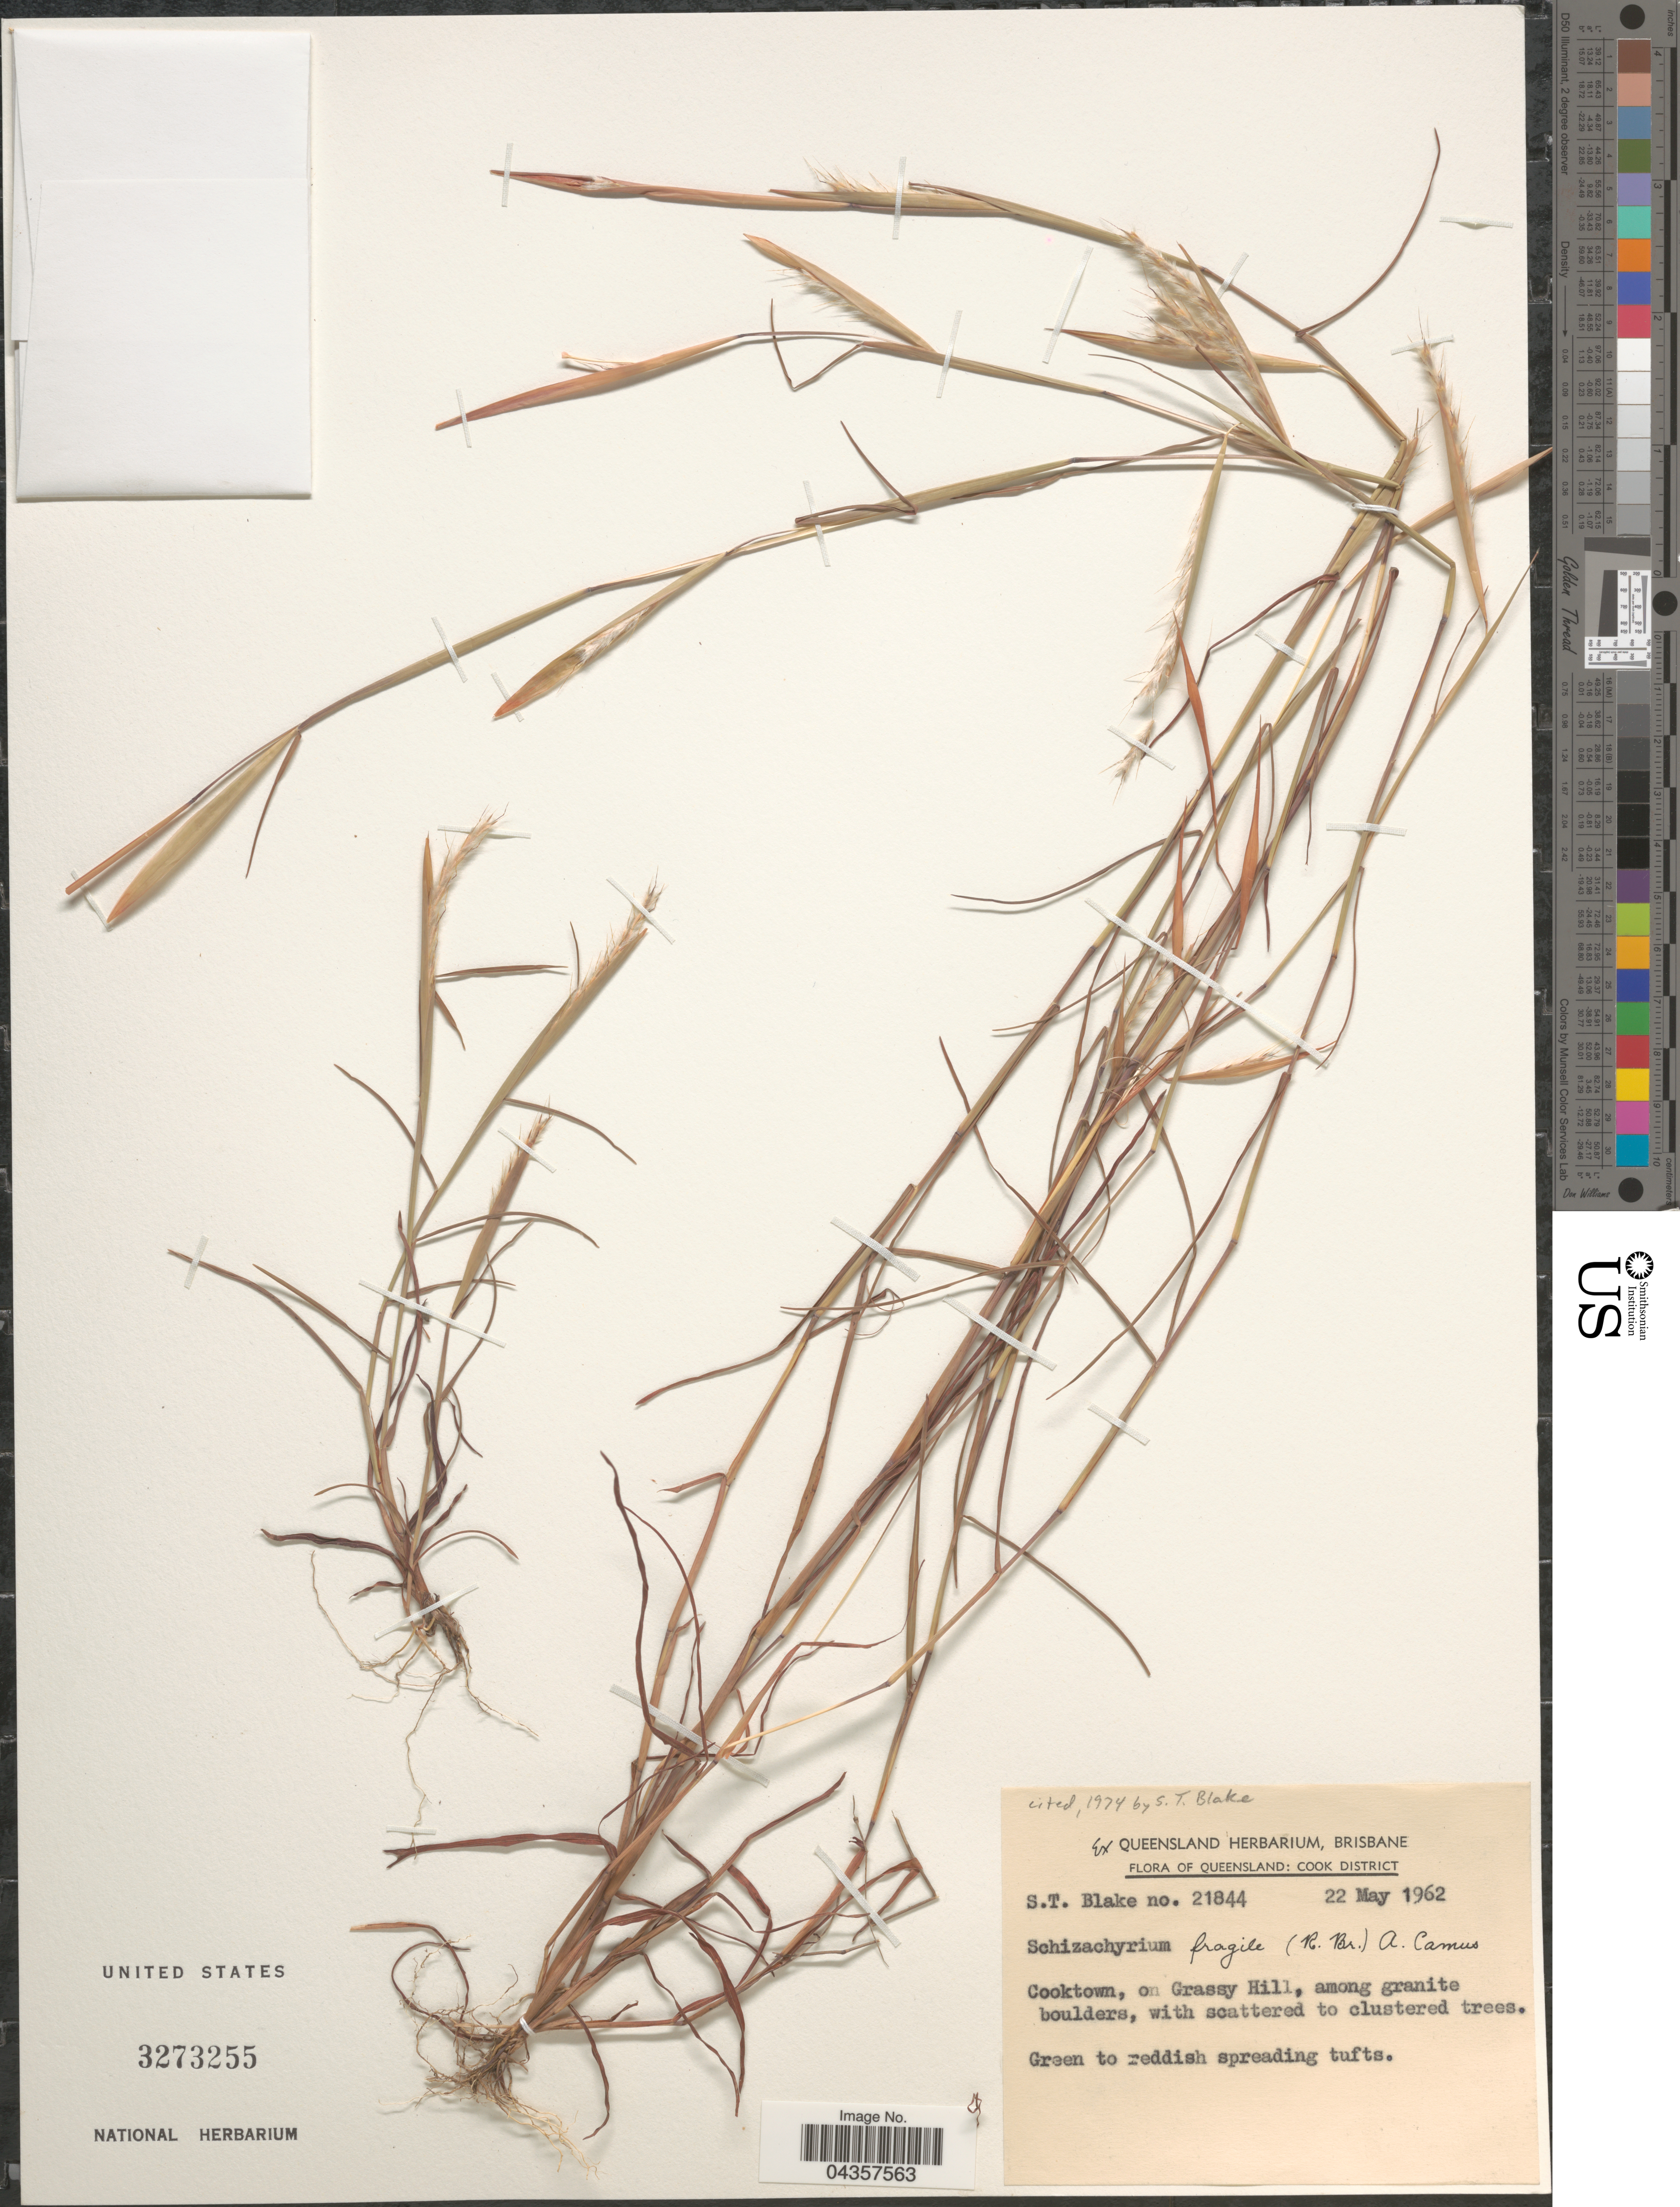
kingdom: Plantae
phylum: Tracheophyta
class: Liliopsida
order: Poales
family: Poaceae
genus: Schizachyrium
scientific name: Schizachyrium fragile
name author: (R. Br.) A. Camus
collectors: S. T. Blake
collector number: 21844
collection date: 1962-05-22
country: Australia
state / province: Queensland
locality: Cook District. Cooktown, on Grassy Hill, among granite boulders.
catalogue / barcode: US 3273255